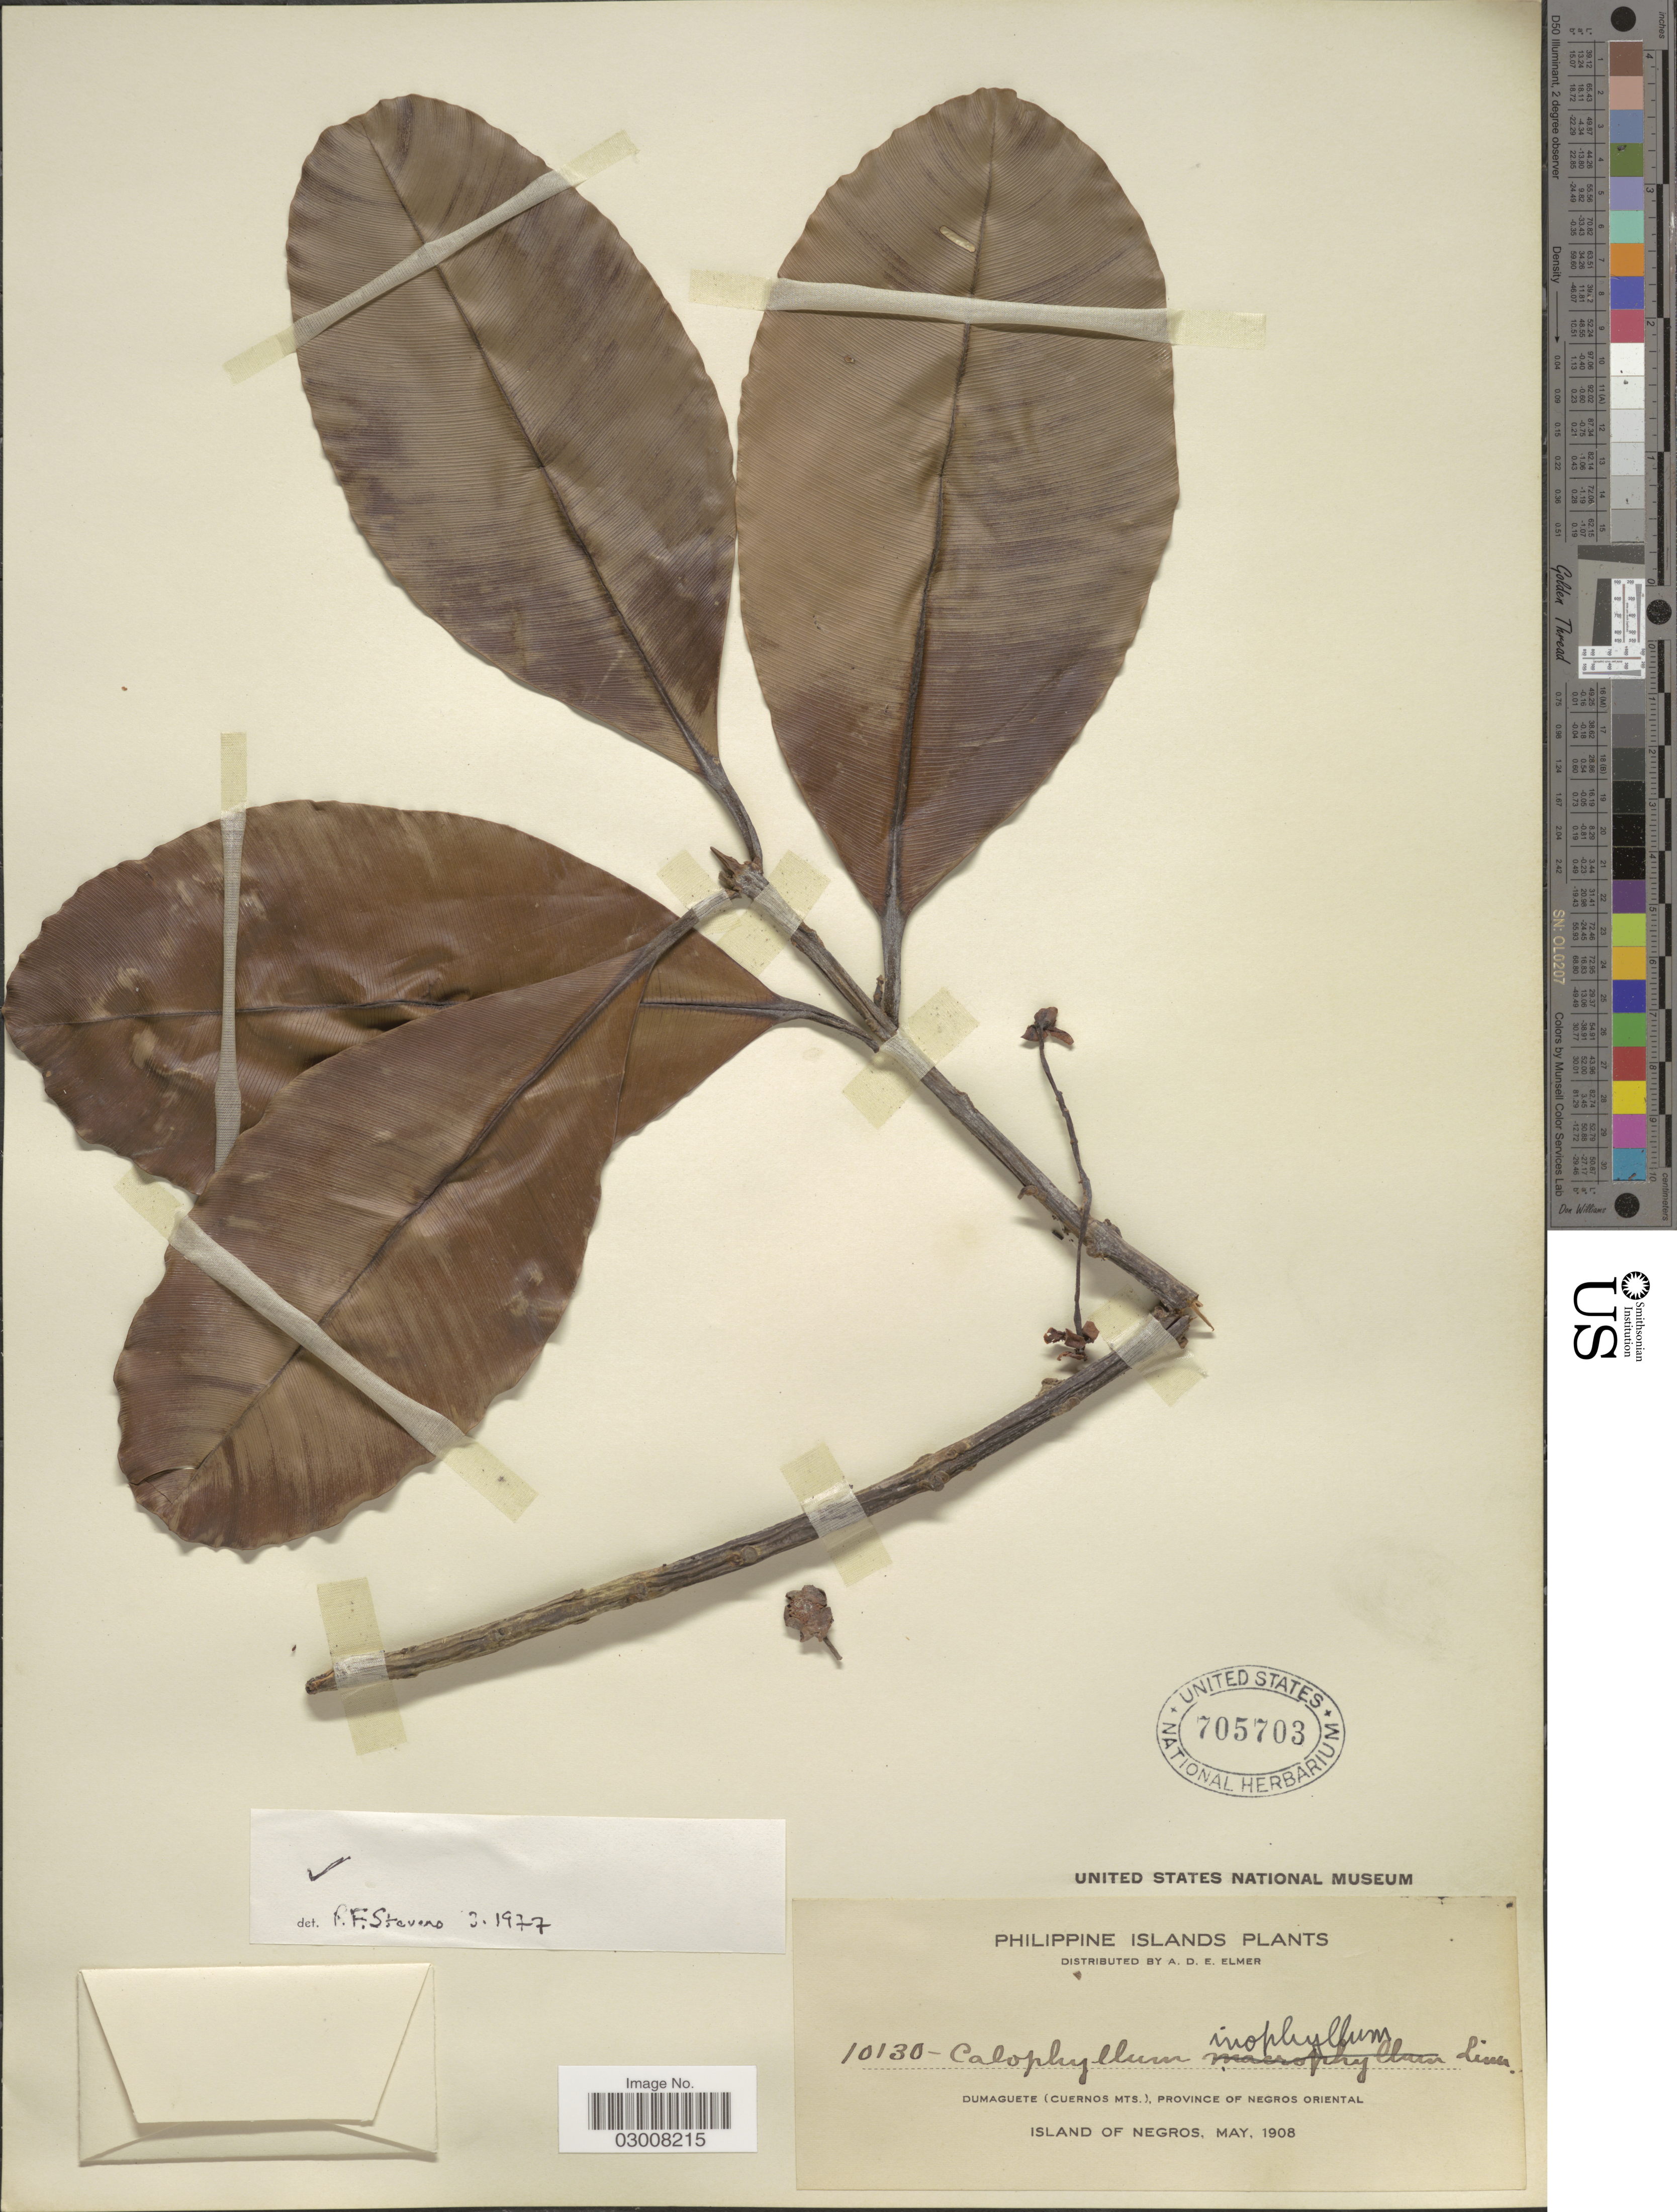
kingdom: Plantae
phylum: Tracheophyta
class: Magnoliopsida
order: Malpighiales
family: Calophyllaceae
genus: Calophyllum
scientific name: Calophyllum inophyllum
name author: L.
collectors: A. D. E. Elmer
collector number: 10130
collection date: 1908-05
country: Philippines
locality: Dumaguete (Cuernos Mts.), Province of Negros Oriental.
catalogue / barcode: US 705703